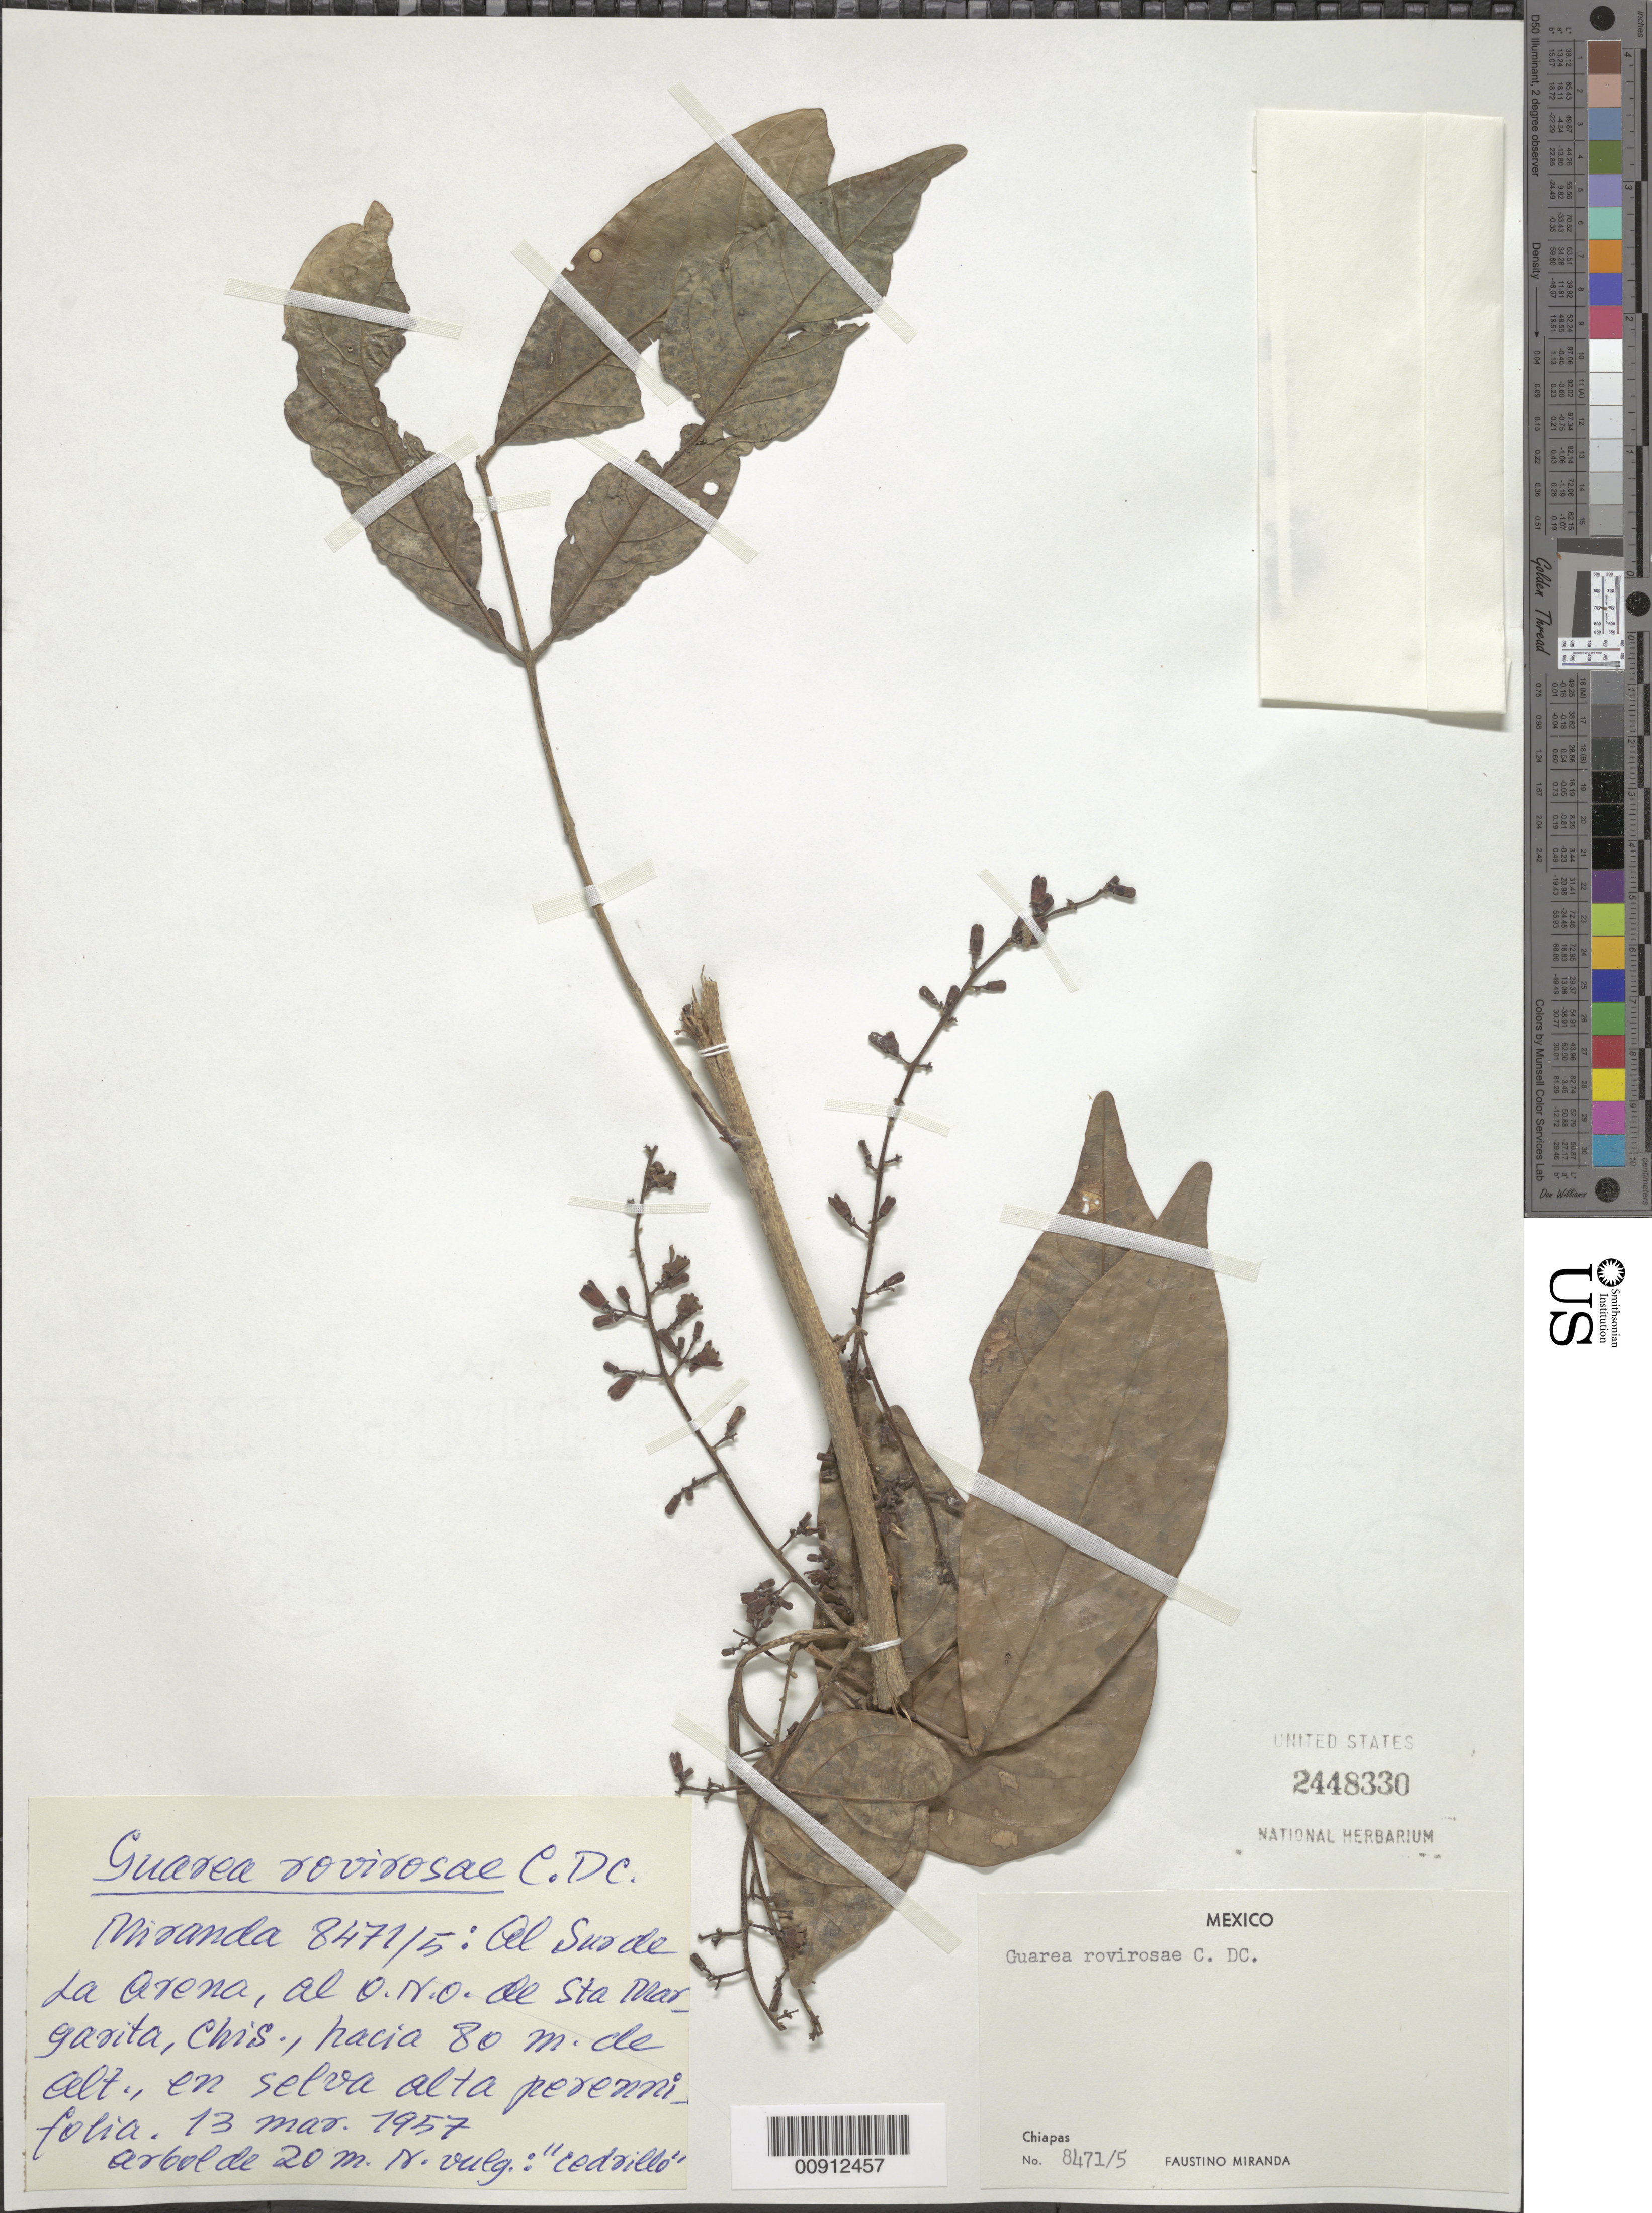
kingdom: Plantae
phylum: Tracheophyta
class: Magnoliopsida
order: Sapindales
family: Meliaceae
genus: Guarea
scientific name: Guarea rovirosae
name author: C. DC.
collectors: Miranda G., F.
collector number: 8471/5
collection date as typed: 13 Mar 1957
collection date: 1957-03-13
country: Mexico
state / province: Chiapas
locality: Al Sur de La Arena, al O.N.O. de Sta. Margarita, Chiapas.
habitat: En selva alta perennifolia.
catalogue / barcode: US 2448330